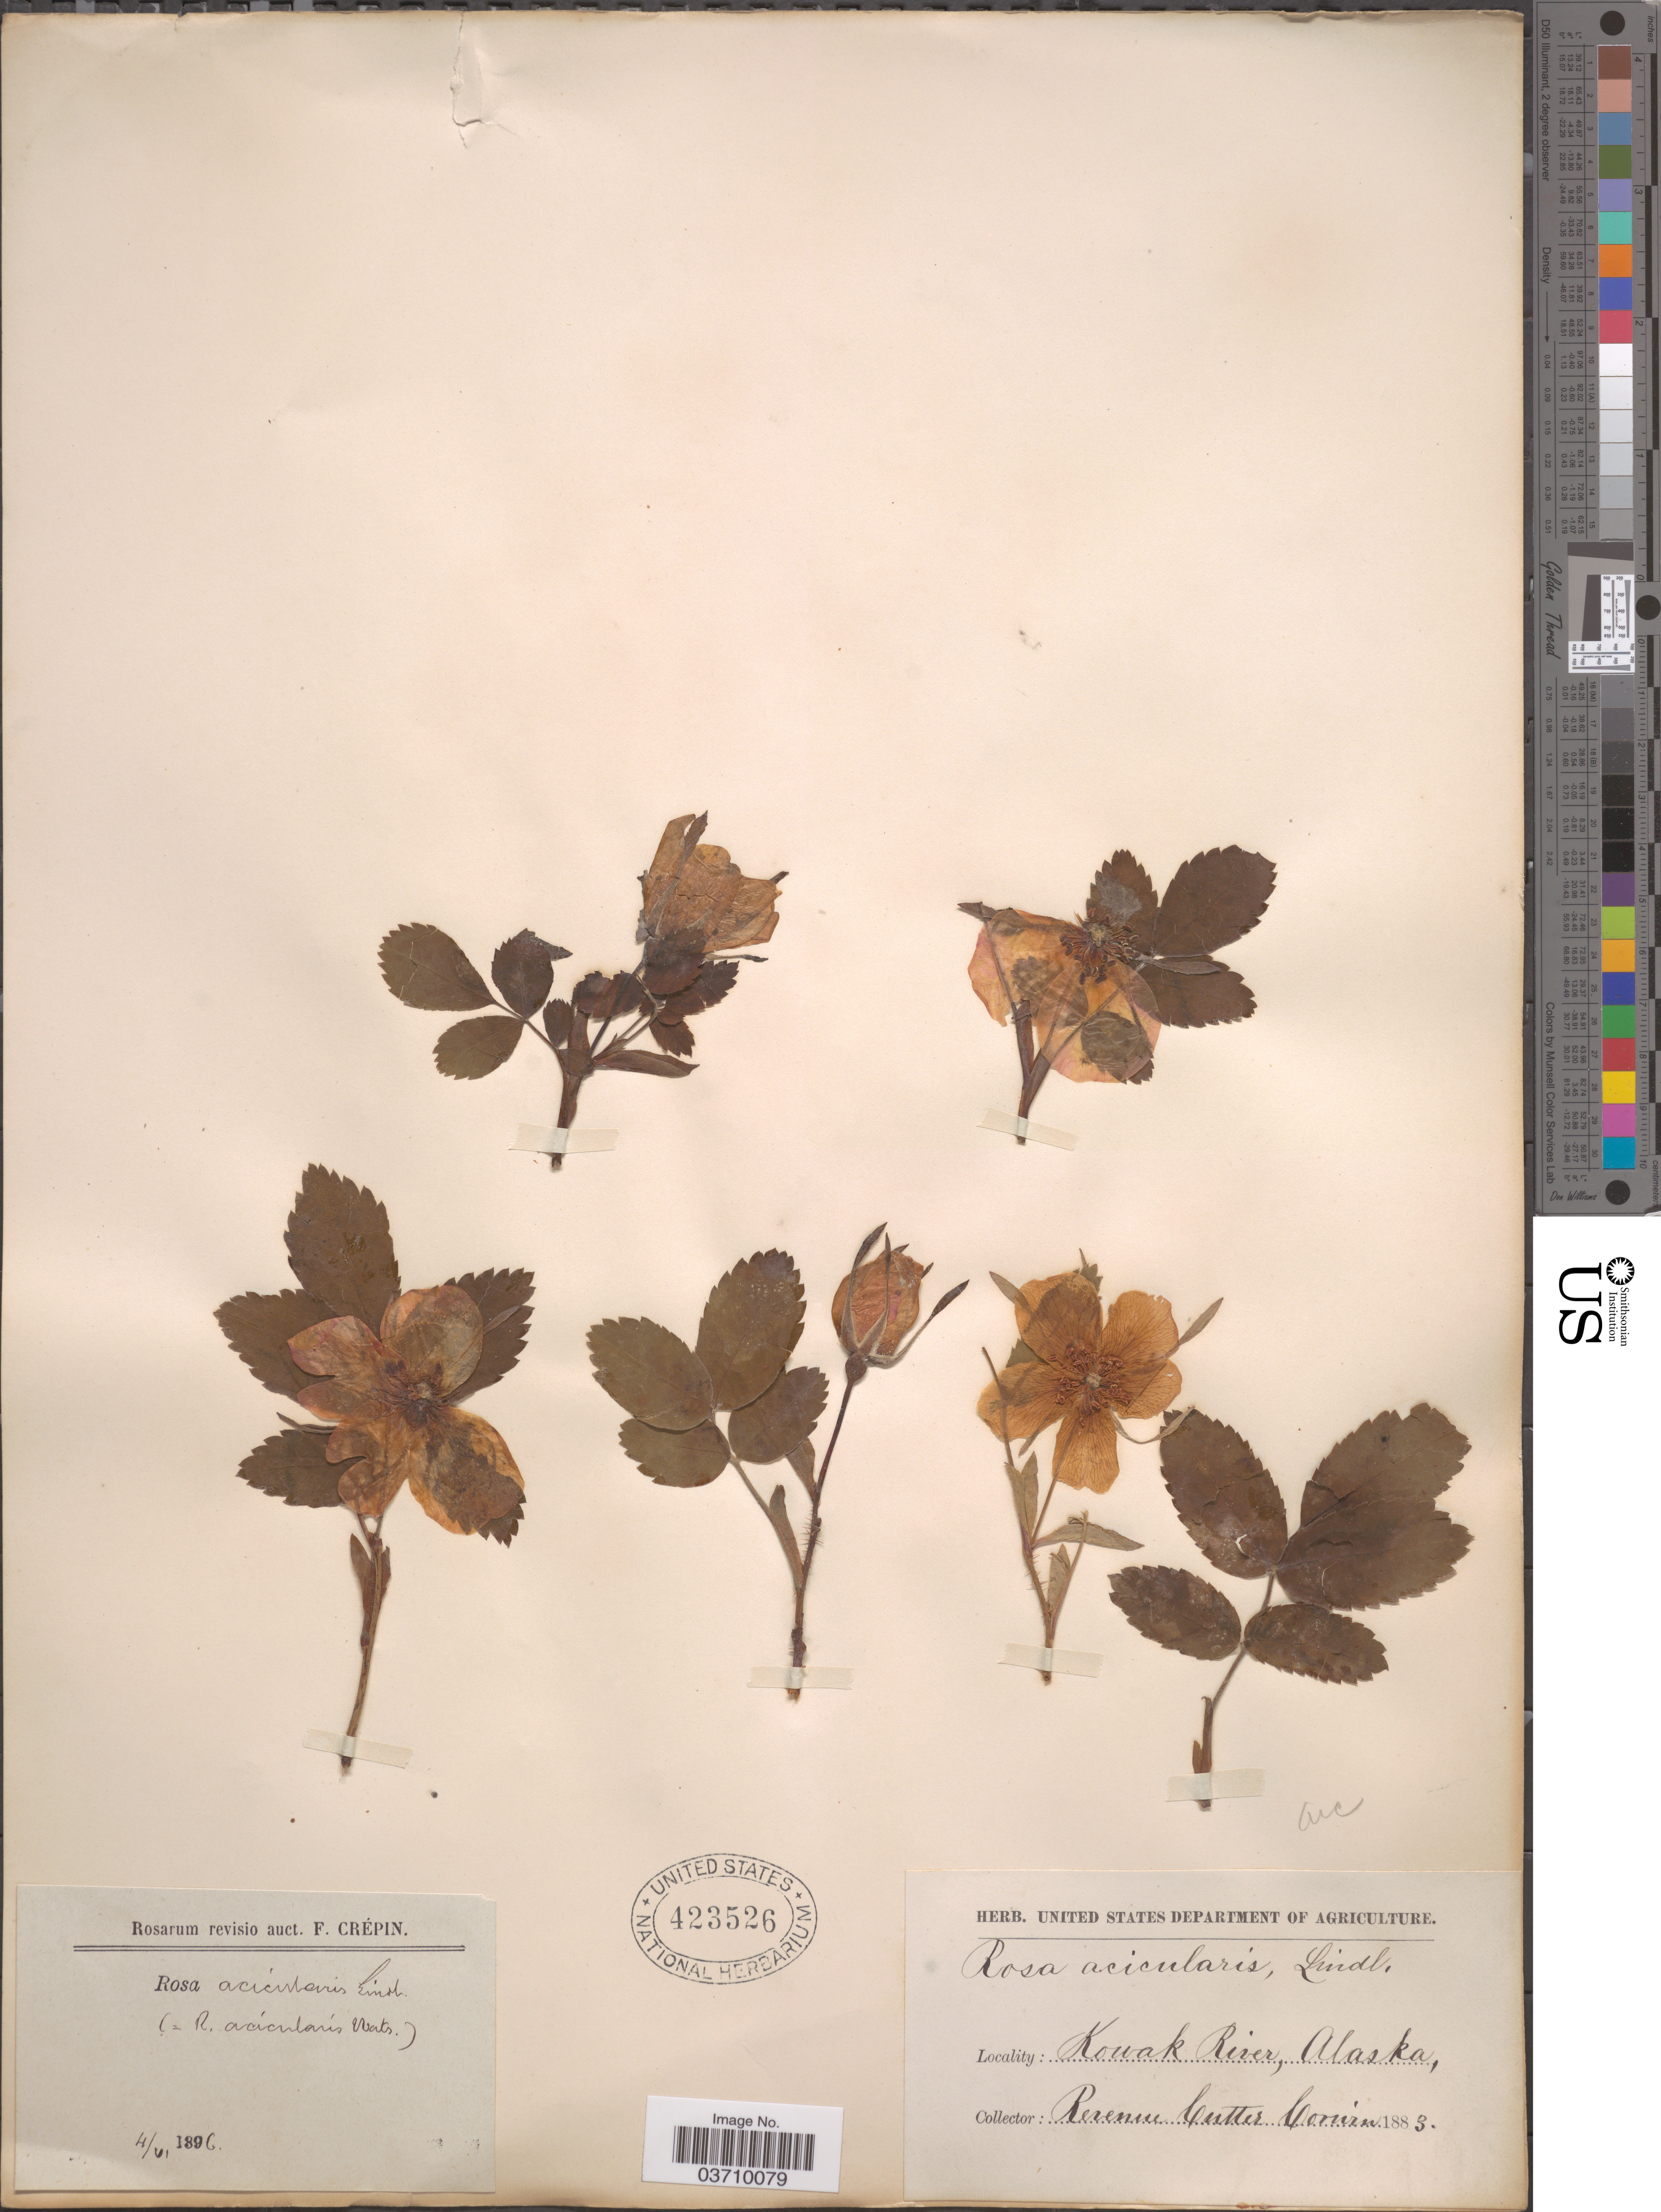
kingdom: Plantae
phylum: Tracheophyta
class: Magnoliopsida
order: Rosales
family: Rosaceae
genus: Rosa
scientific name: Rosa acicularis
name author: Lindl.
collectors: Corwin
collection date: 1883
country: United States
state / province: Alaska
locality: Kowak River.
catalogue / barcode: US 423526